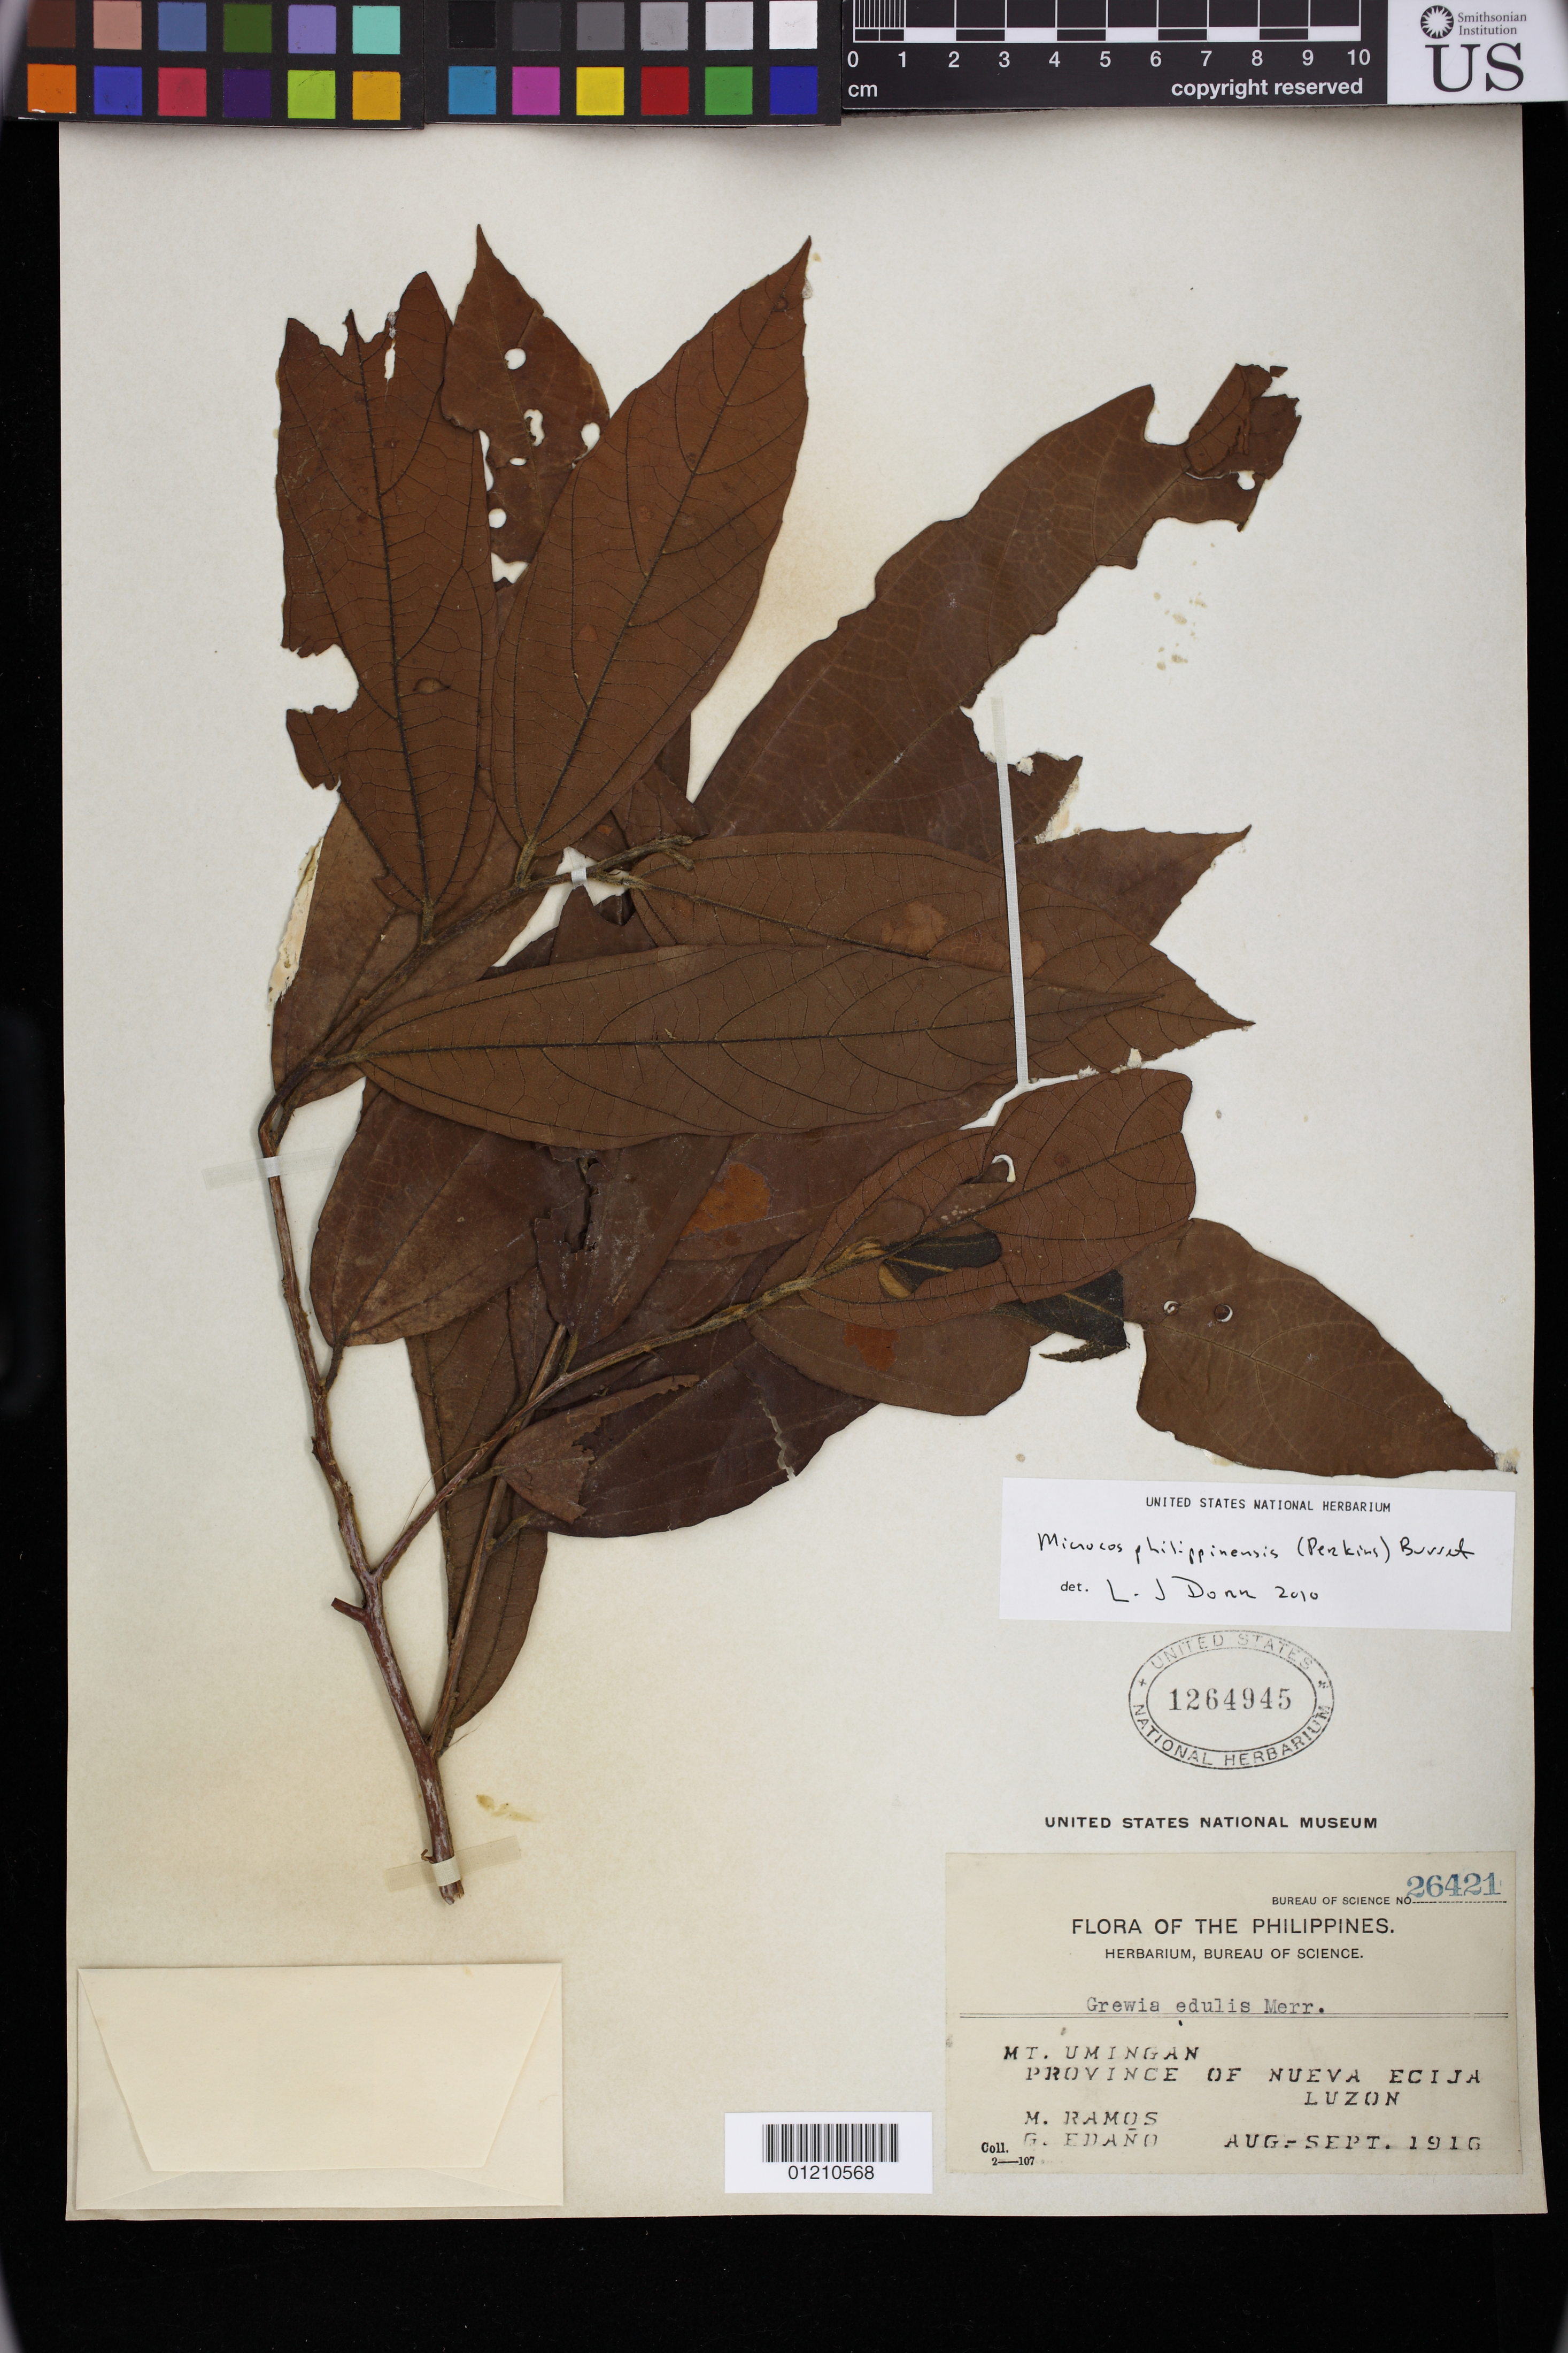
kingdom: Plantae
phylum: Tracheophyta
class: Magnoliopsida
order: Malvales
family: Malvaceae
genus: Microcos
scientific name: Microcos philippinensis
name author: Burret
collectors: G. Edaño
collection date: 1916-08/1916-09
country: Philippines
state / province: Central Luzon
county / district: Nueva Ecija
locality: Mt. Umingan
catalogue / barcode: US 1264945